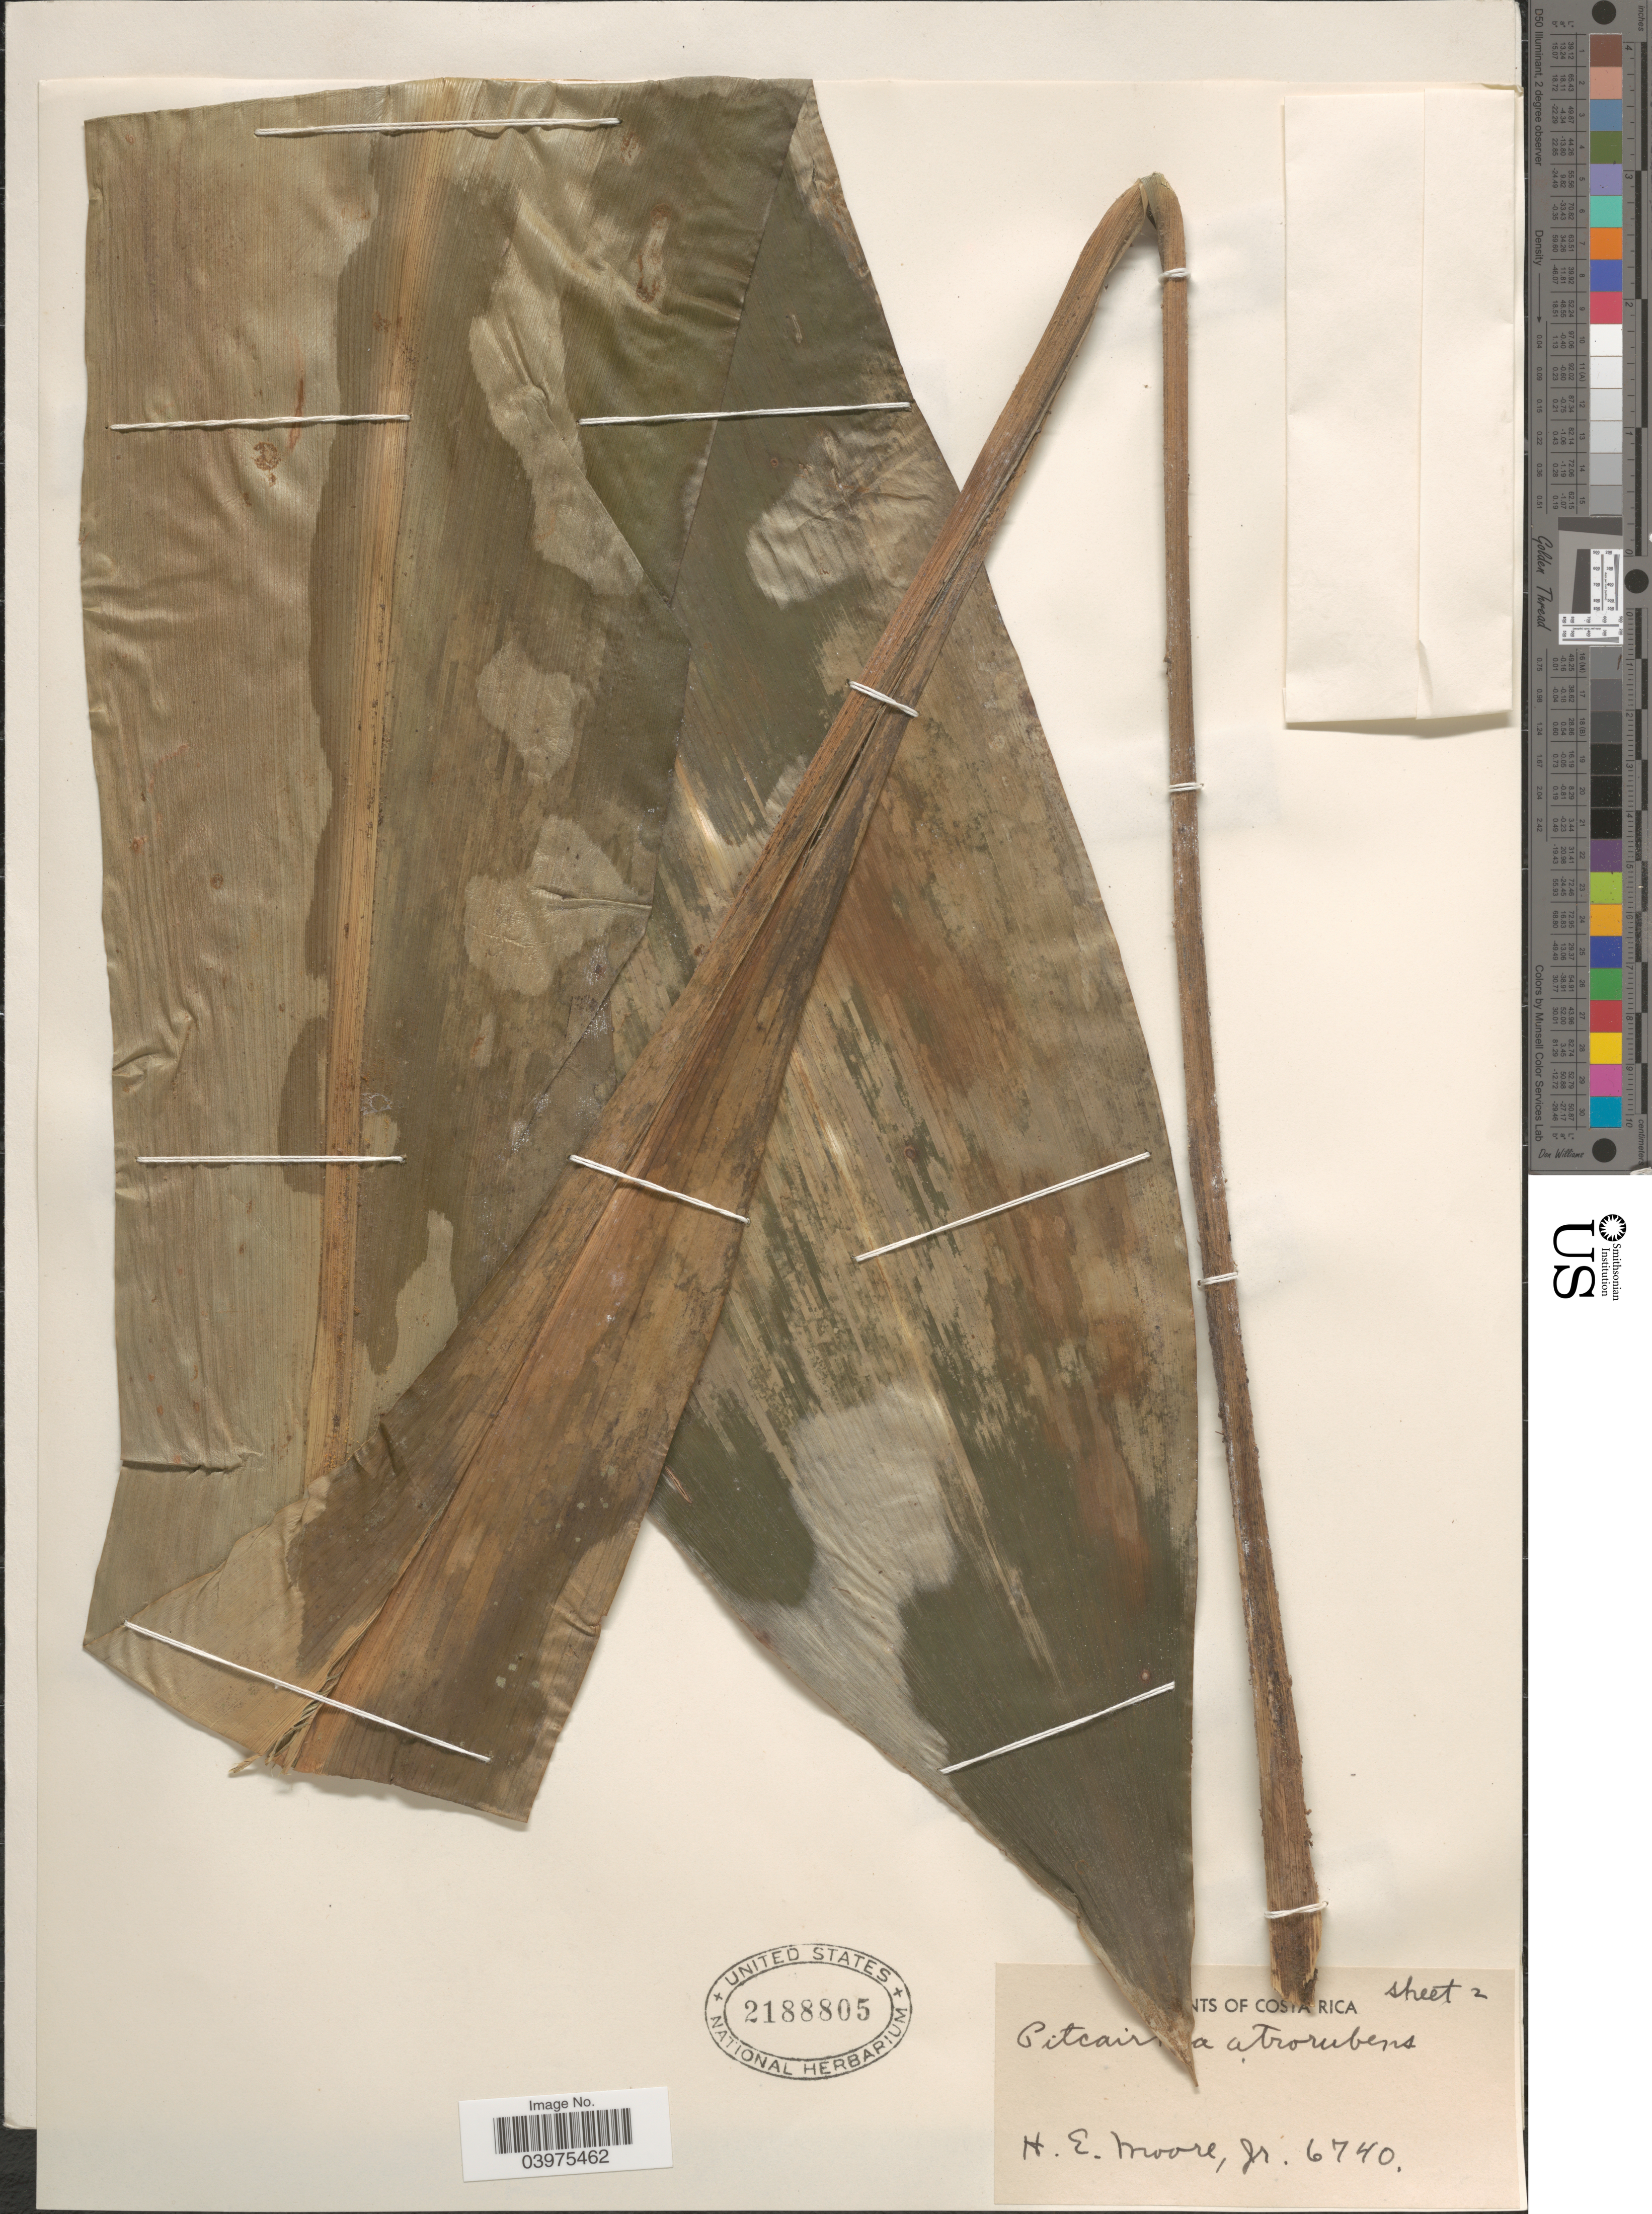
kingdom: Plantae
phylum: Tracheophyta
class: Liliopsida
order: Poales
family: Bromeliaceae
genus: Pitcairnia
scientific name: Pitcairnia atrorubens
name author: (Beer) Baker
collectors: H. Moore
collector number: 6740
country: Costa Rica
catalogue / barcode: US 2188805